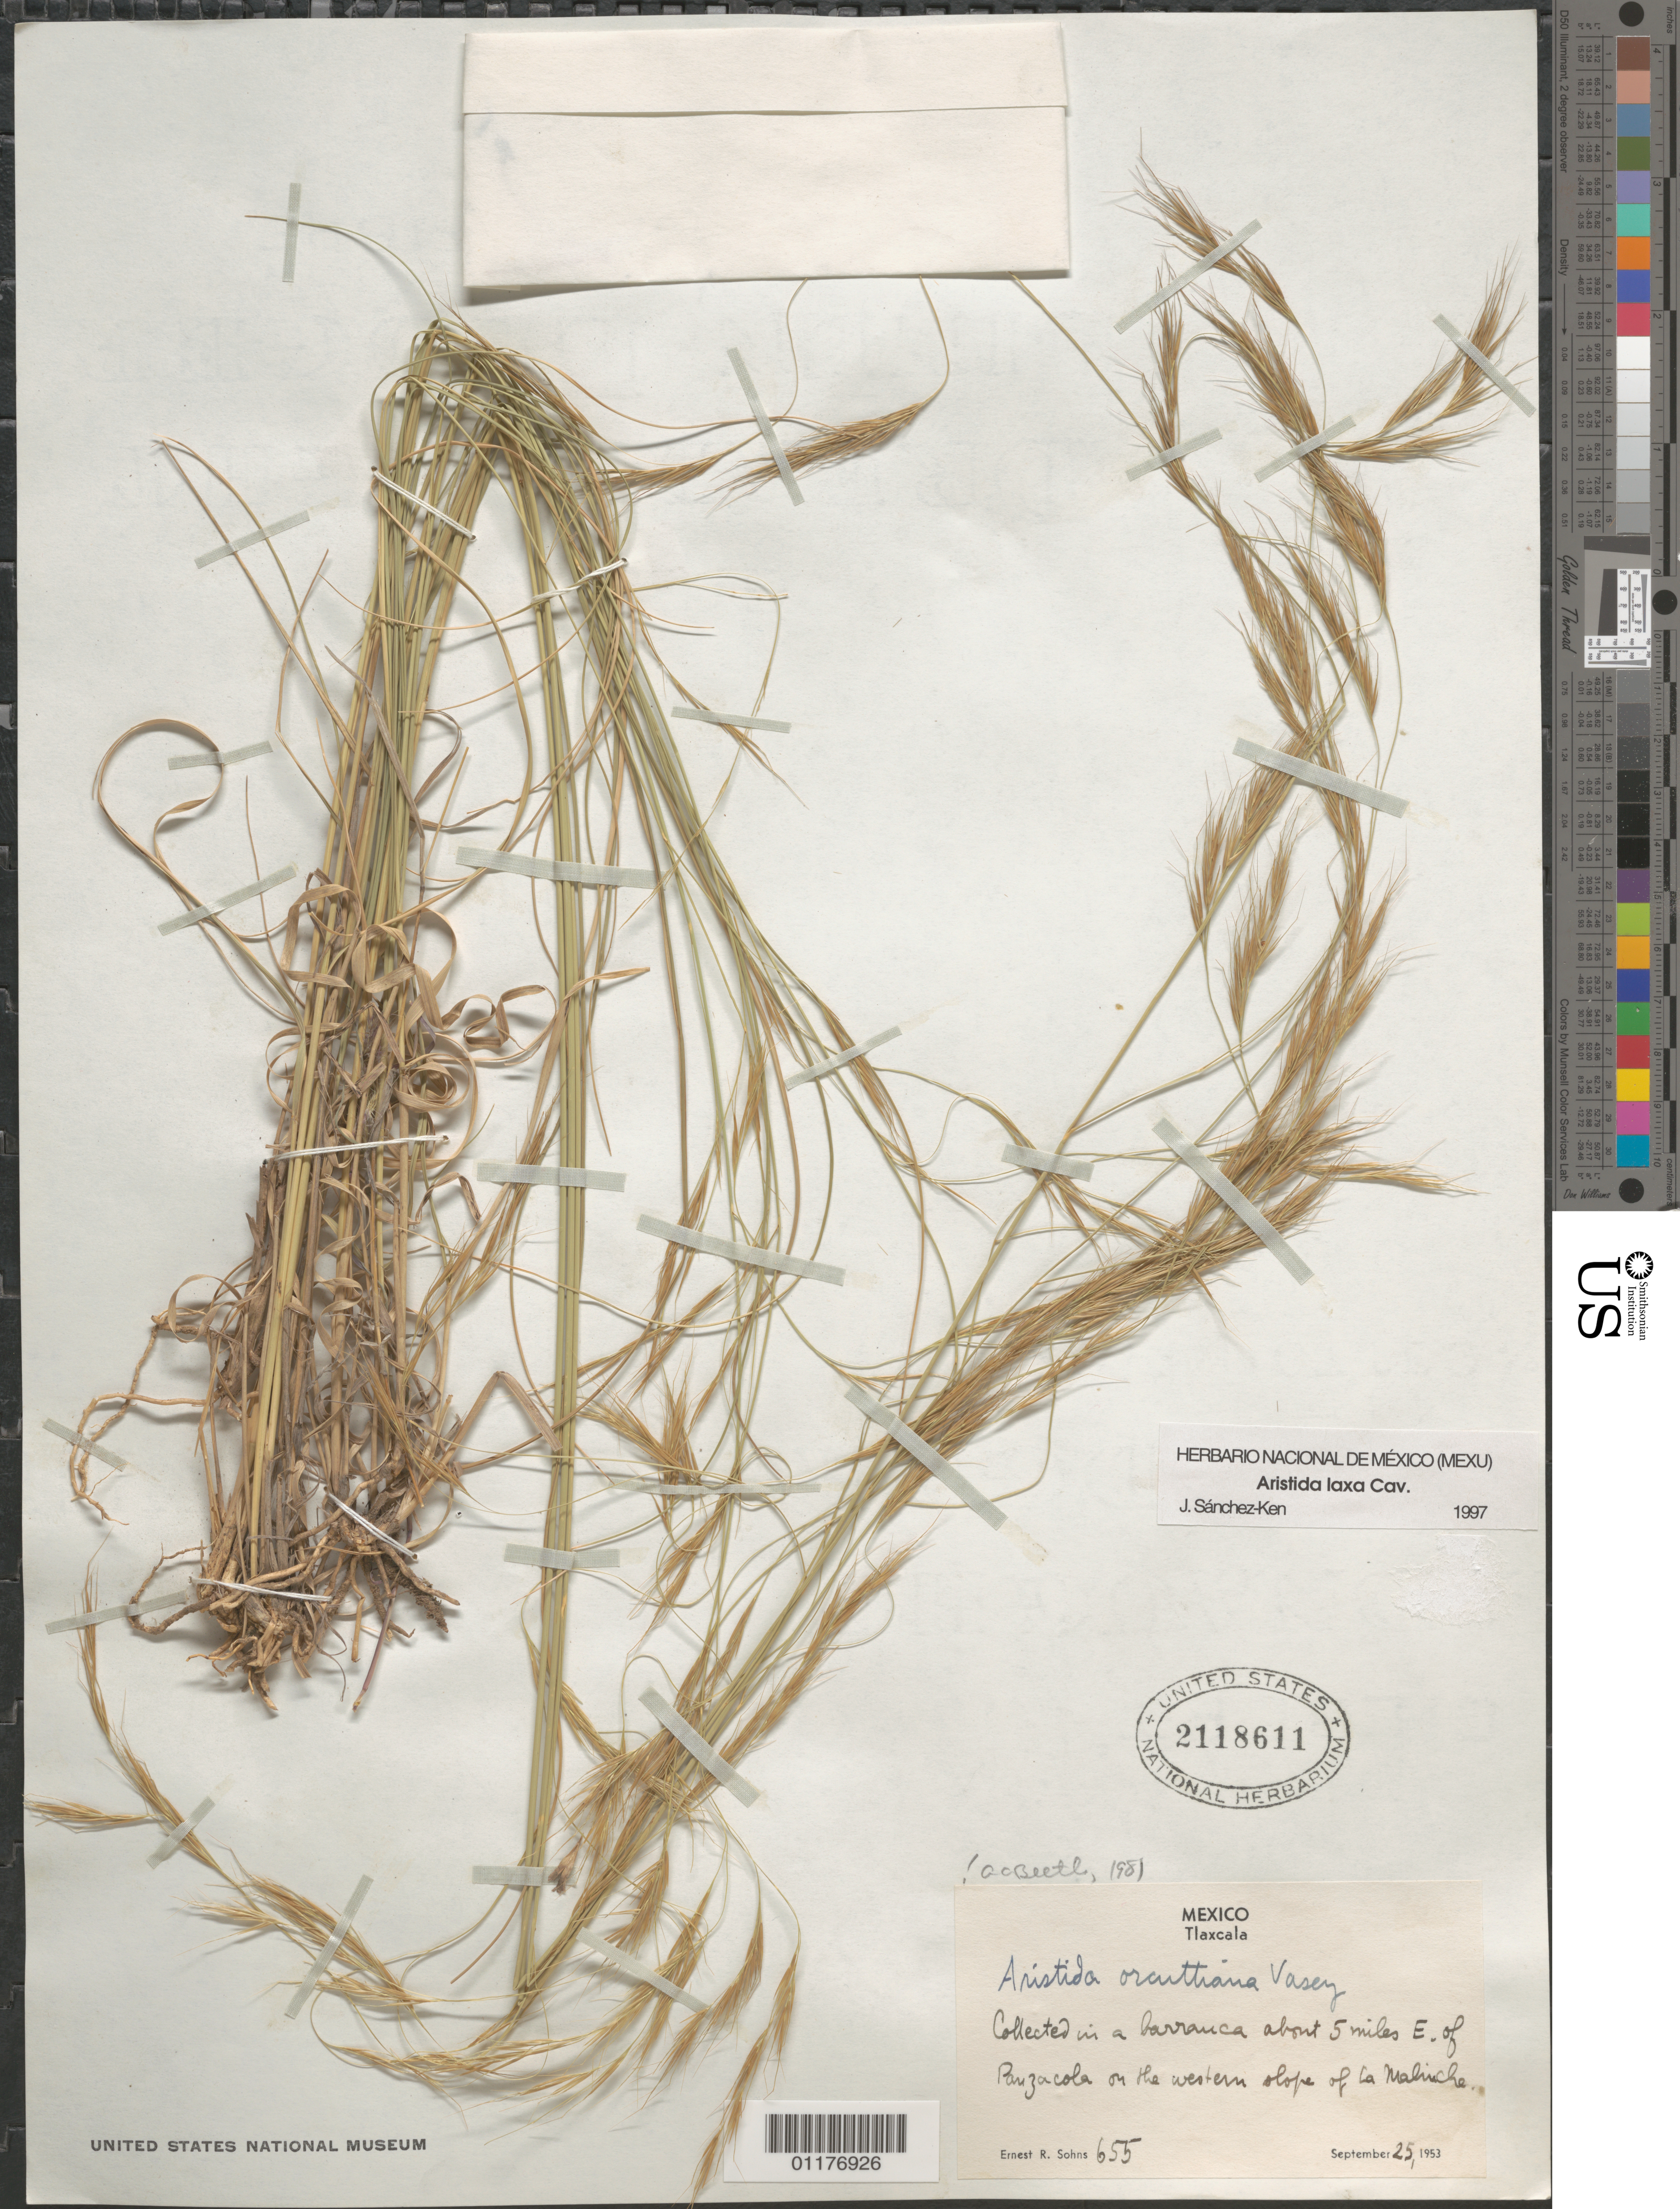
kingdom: Plantae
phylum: Tracheophyta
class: Liliopsida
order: Poales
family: Poaceae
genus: Aristida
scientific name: Aristida laxa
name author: Cav.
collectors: E. R. Sohns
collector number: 655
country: Mexico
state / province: Tlaxcala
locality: E of parizacola on the western slopes of La Malinche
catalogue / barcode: US 2118611